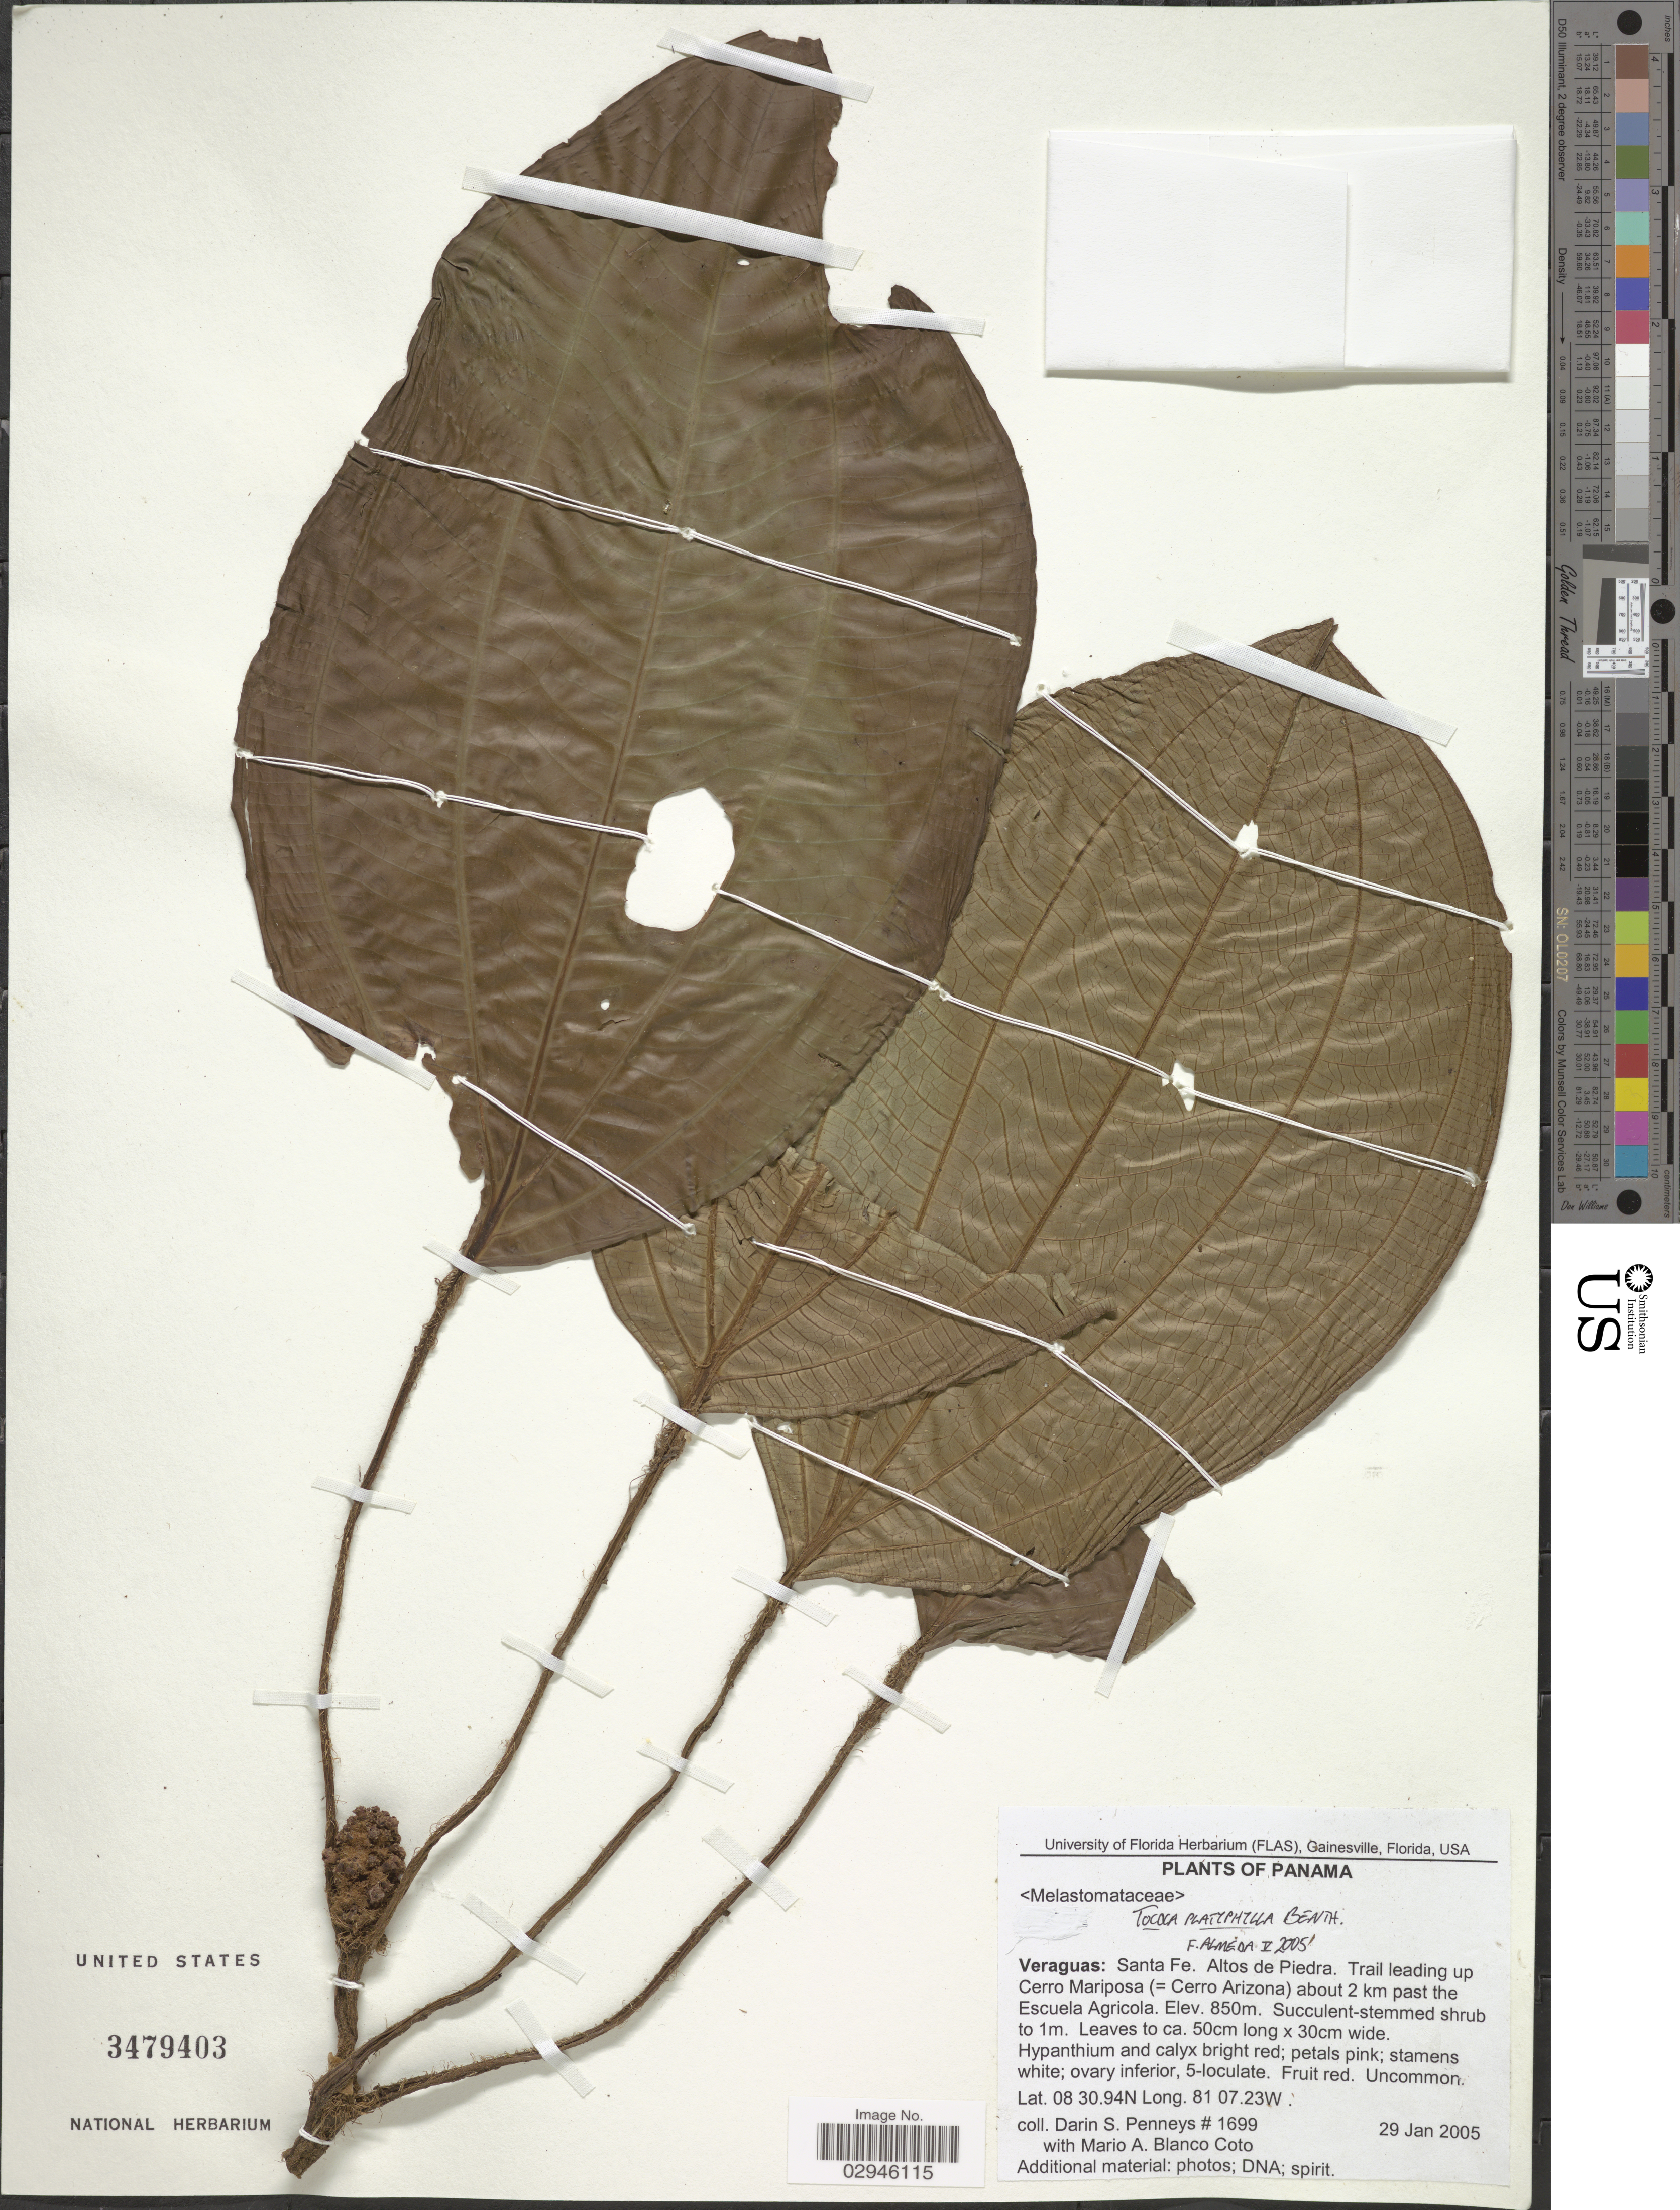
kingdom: Plantae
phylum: Tracheophyta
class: Magnoliopsida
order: Myrtales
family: Melastomataceae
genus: Tococa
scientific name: Tococa platyphylla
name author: Benth.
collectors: D. S. Penneys & M. A. Blanco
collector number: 1699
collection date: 2005-01-29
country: Panama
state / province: Veraguas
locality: Santa Fe. Altos de Piedra. Trail leading up Cerro Mariposa (=Cerro Arizona) about 2 km past the Escuela Agricola.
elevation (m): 850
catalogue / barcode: US 3479403